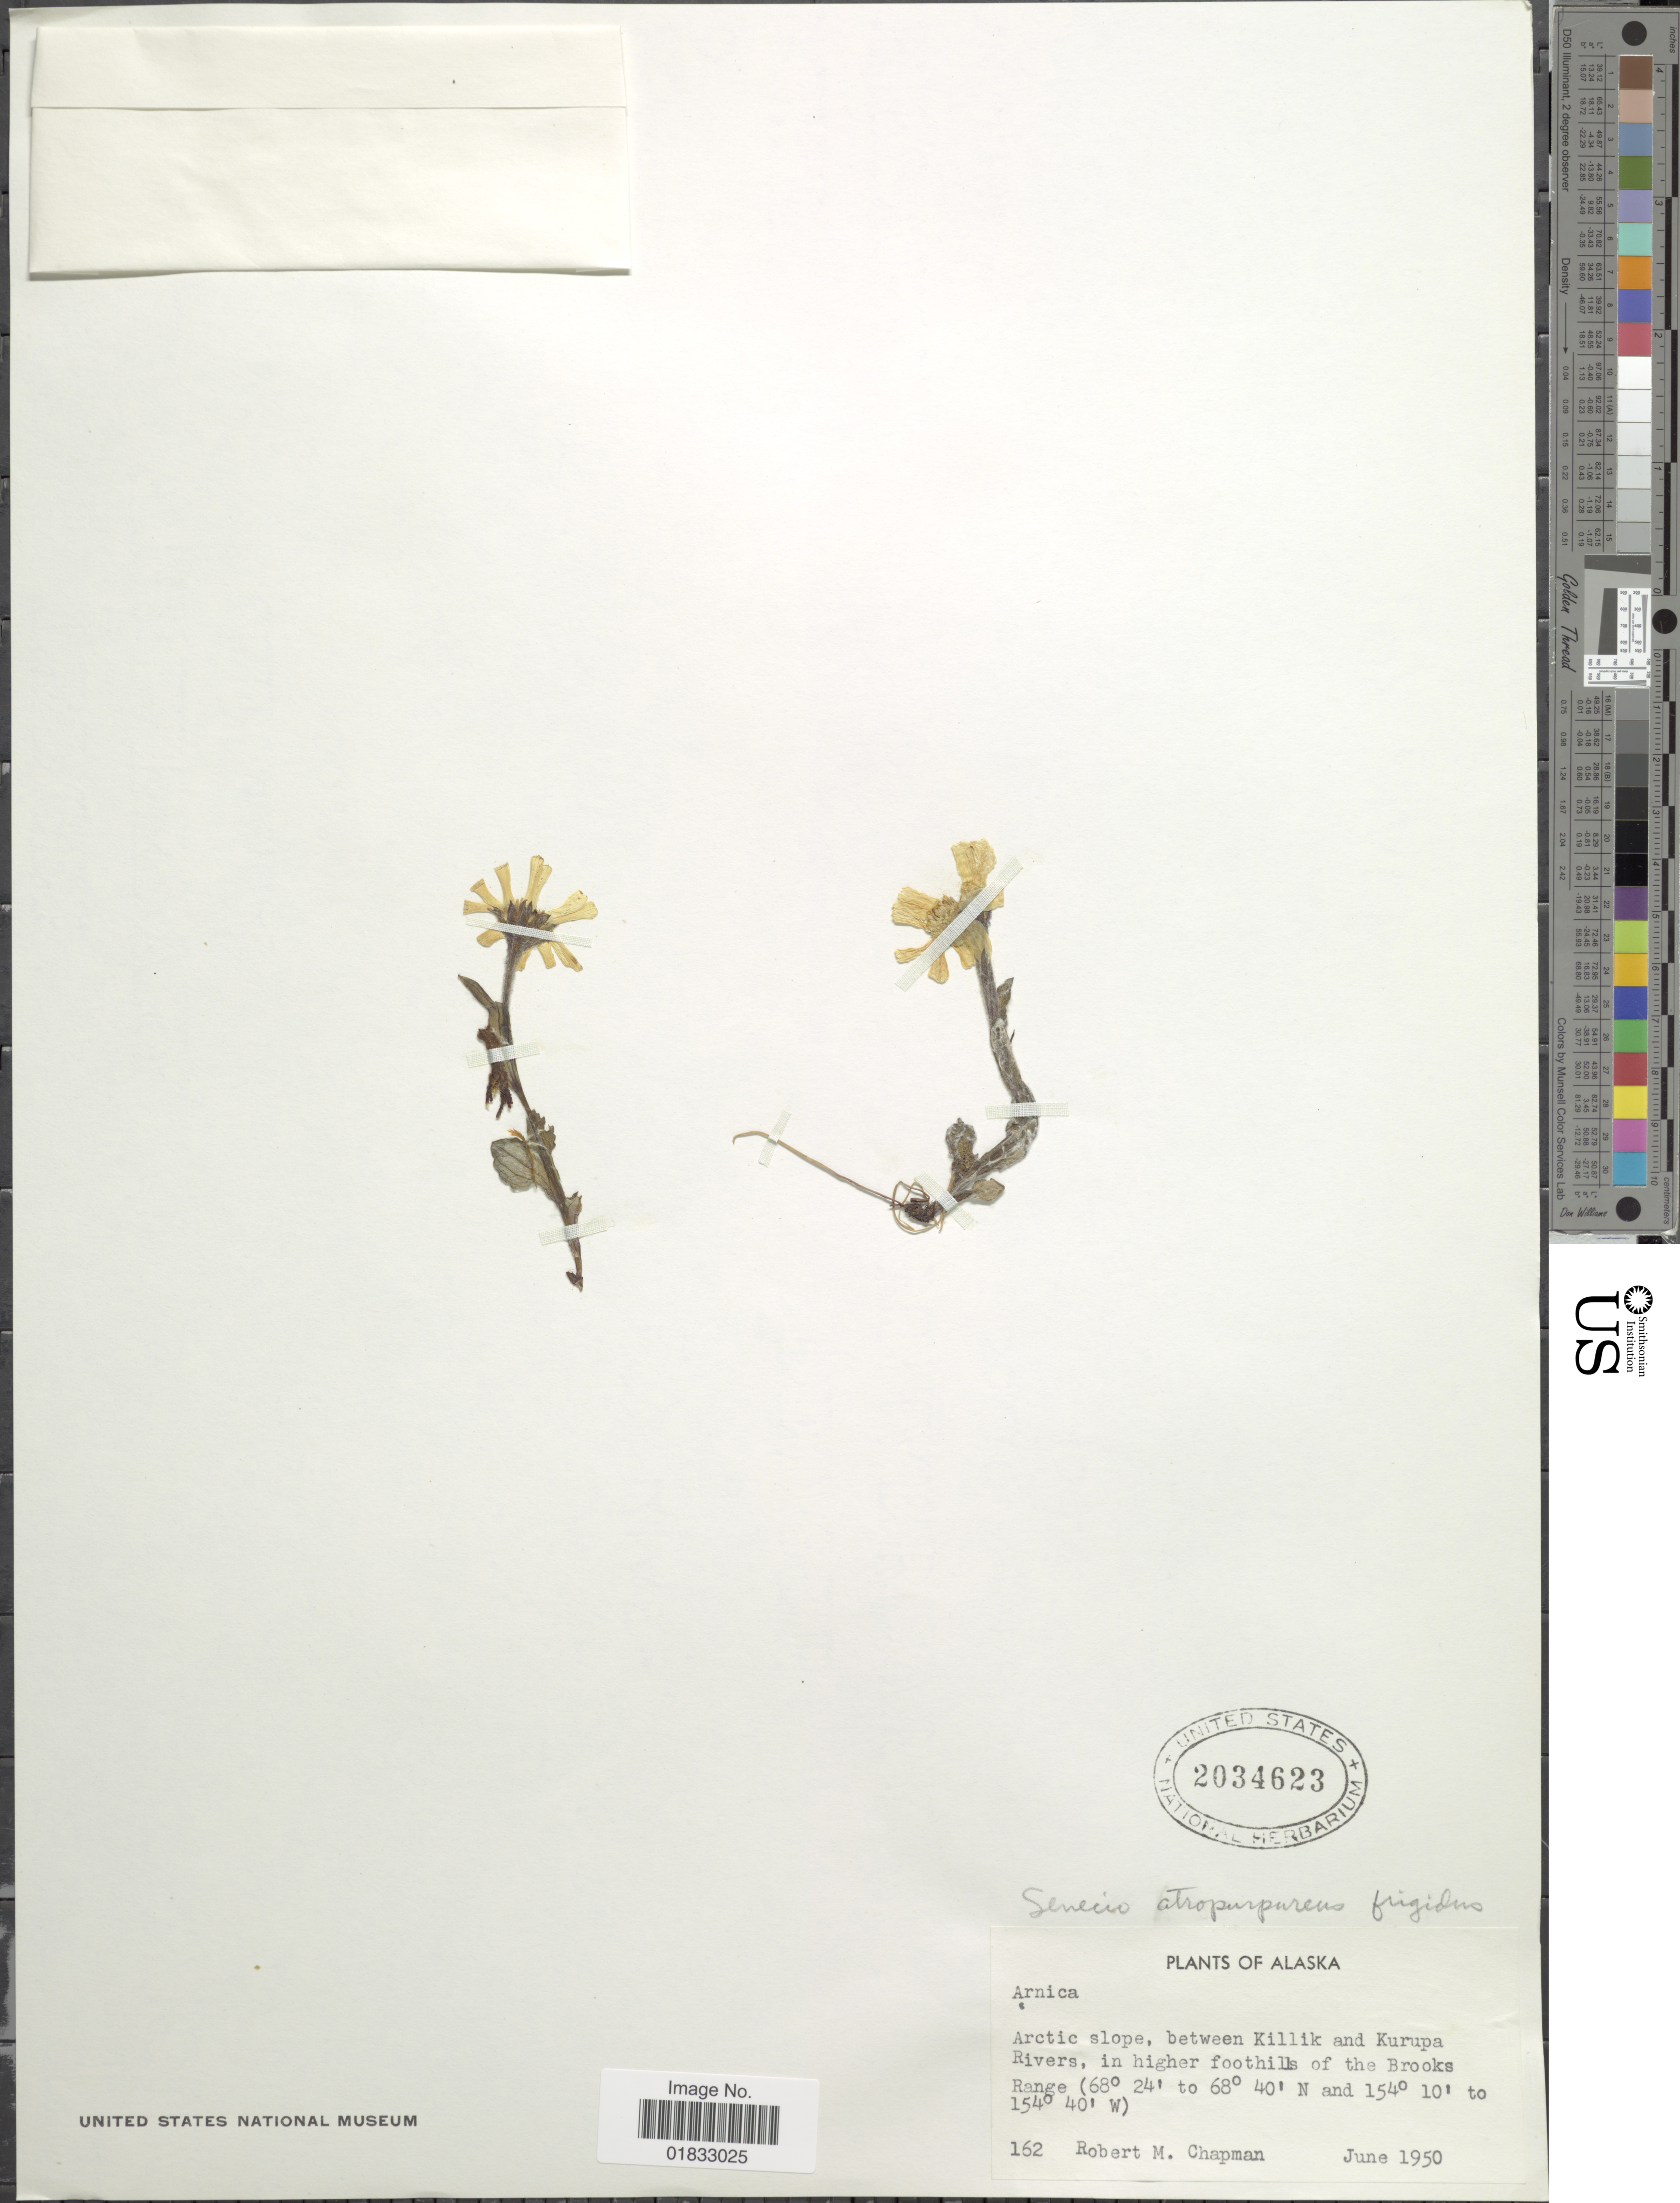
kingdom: Plantae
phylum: Tracheophyta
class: Magnoliopsida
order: Asterales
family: Asteraceae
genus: Tephroseris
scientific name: Tephroseris integrifolia subsp. atropurpurea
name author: (Ledeb.) B. Nord.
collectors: R. M. Chapman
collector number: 162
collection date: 1950-06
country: United States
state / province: Alaska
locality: Arctic slope, between Killik and Kurupa Rivers, in higher foothills of the Brooks Range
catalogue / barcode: US 2034623